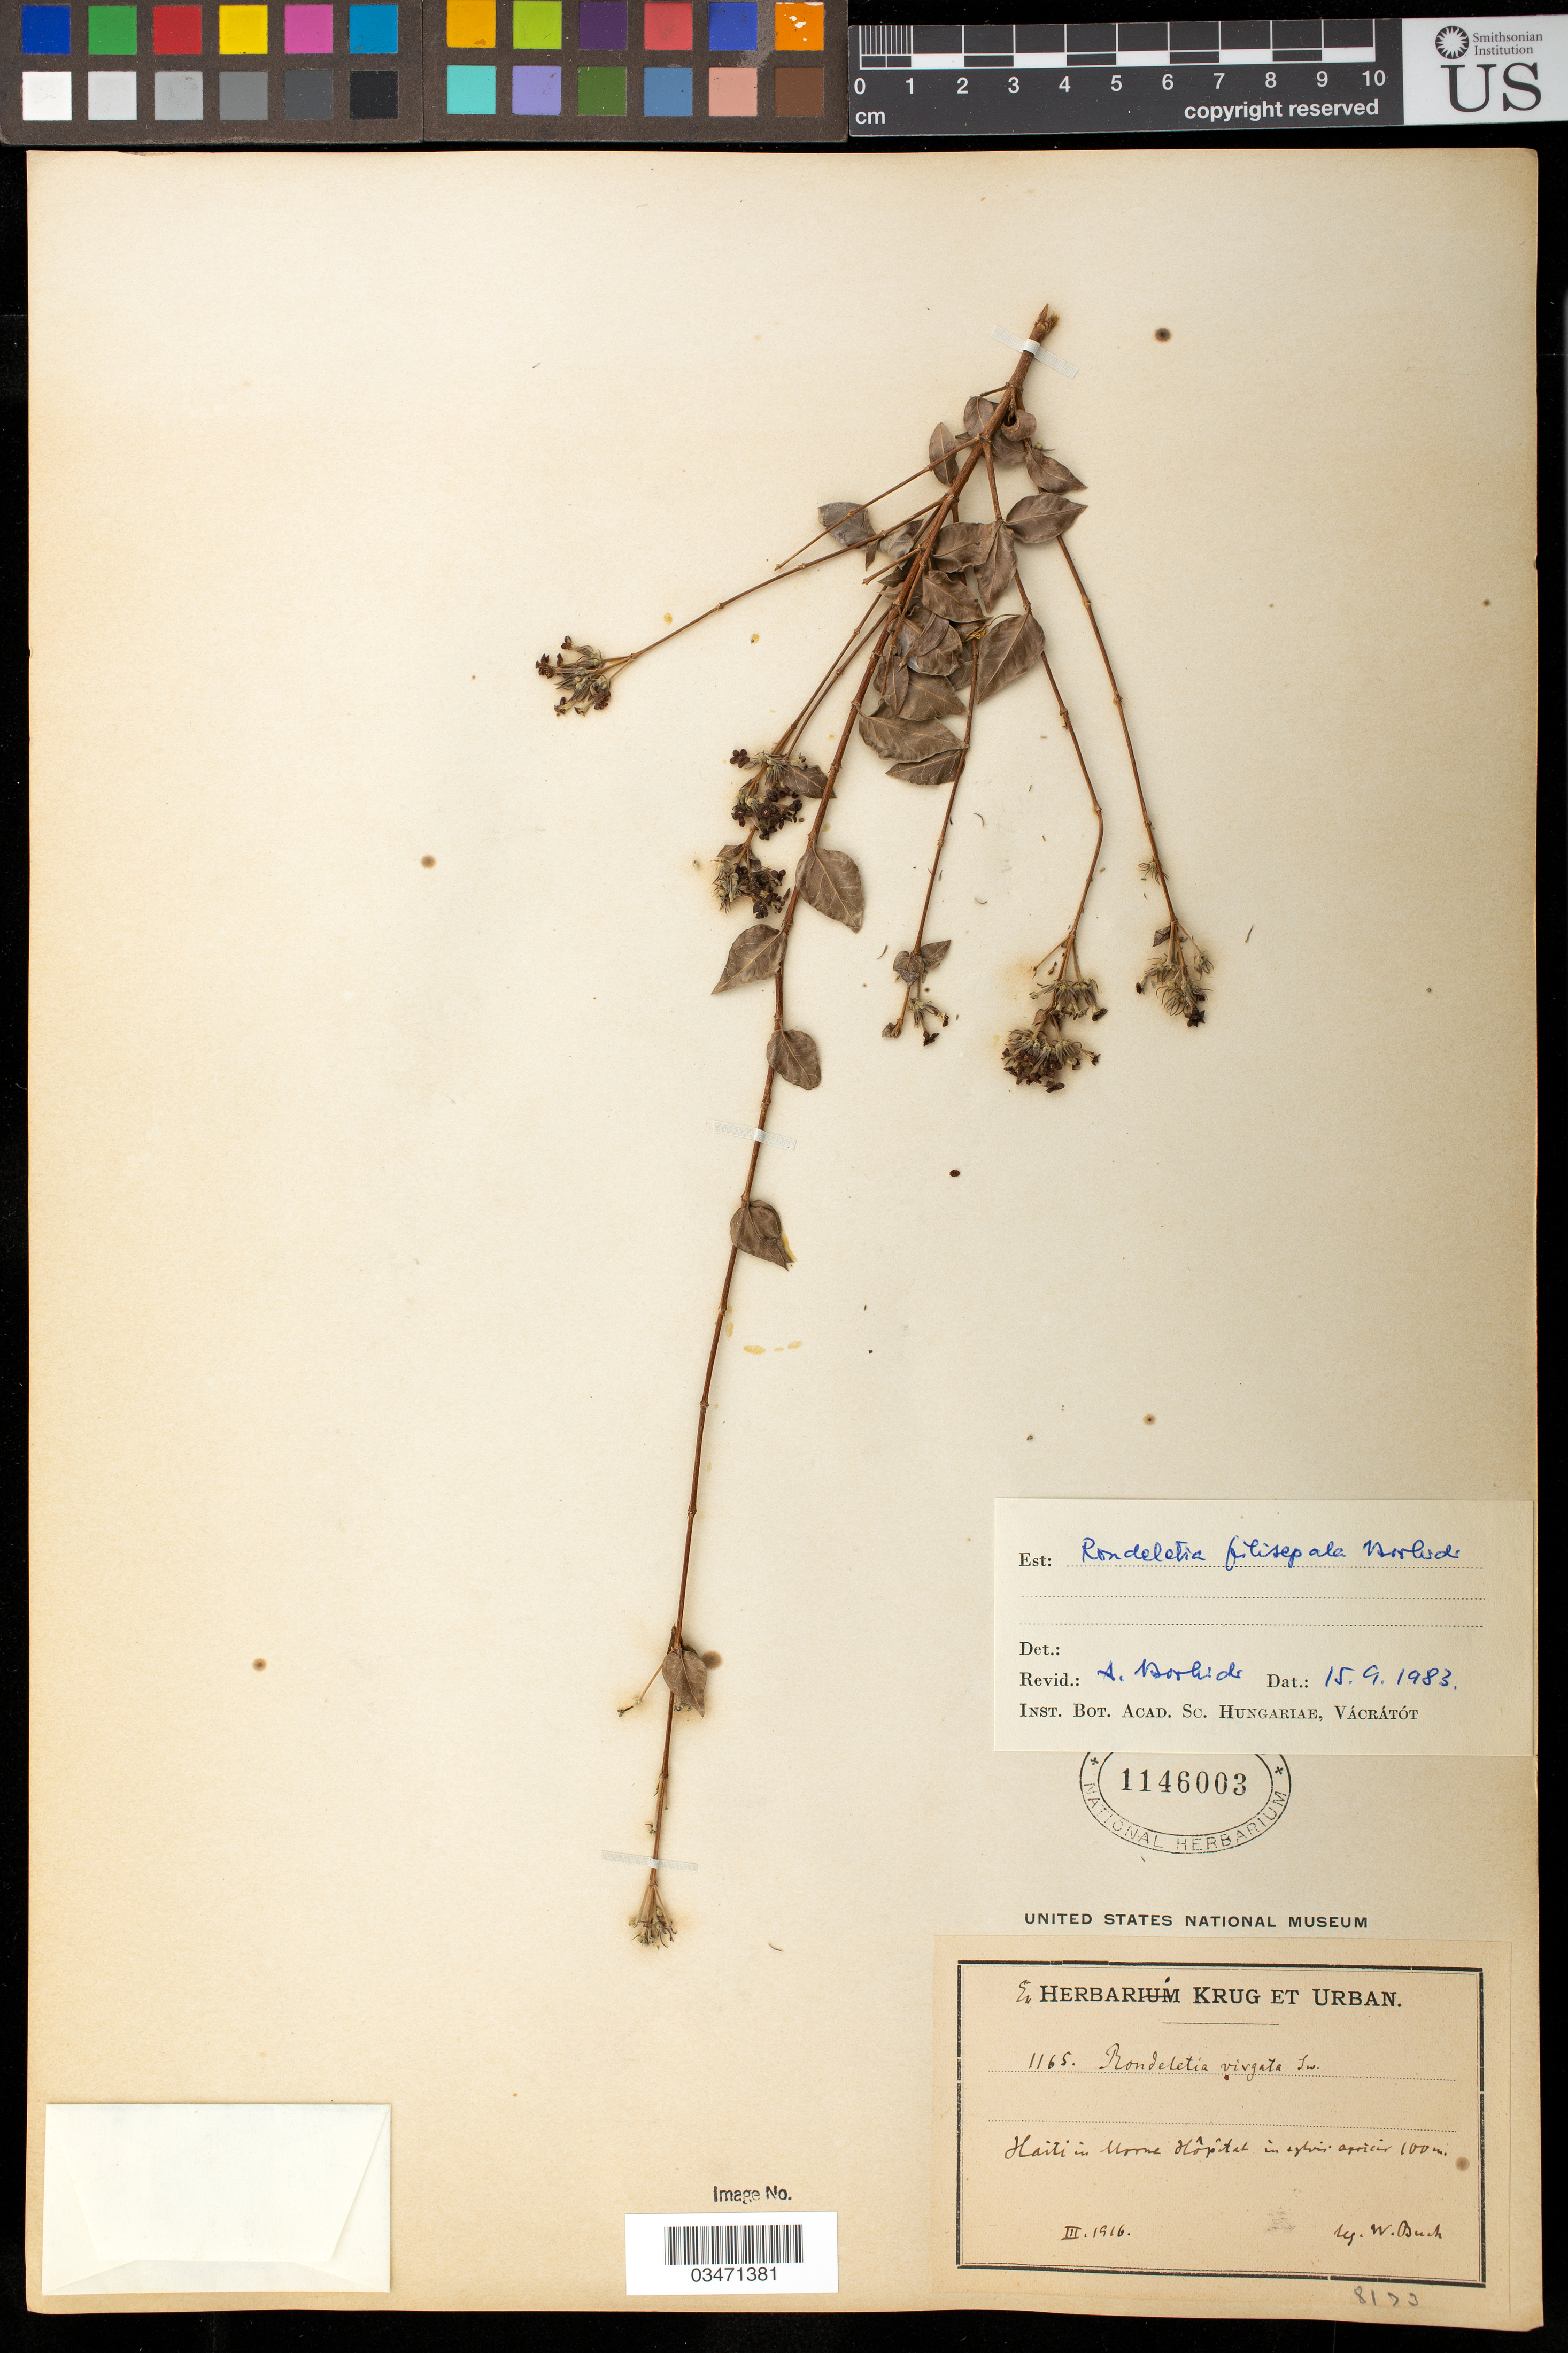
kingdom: Plantae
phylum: Tracheophyta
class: Magnoliopsida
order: Gentianales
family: Rubiaceae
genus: Rondeletia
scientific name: Rondeletia filisepala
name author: Borhidi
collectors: W. Bush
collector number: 1165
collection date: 1916-03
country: Haiti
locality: In Morne Hopital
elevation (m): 100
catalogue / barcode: US 1146003